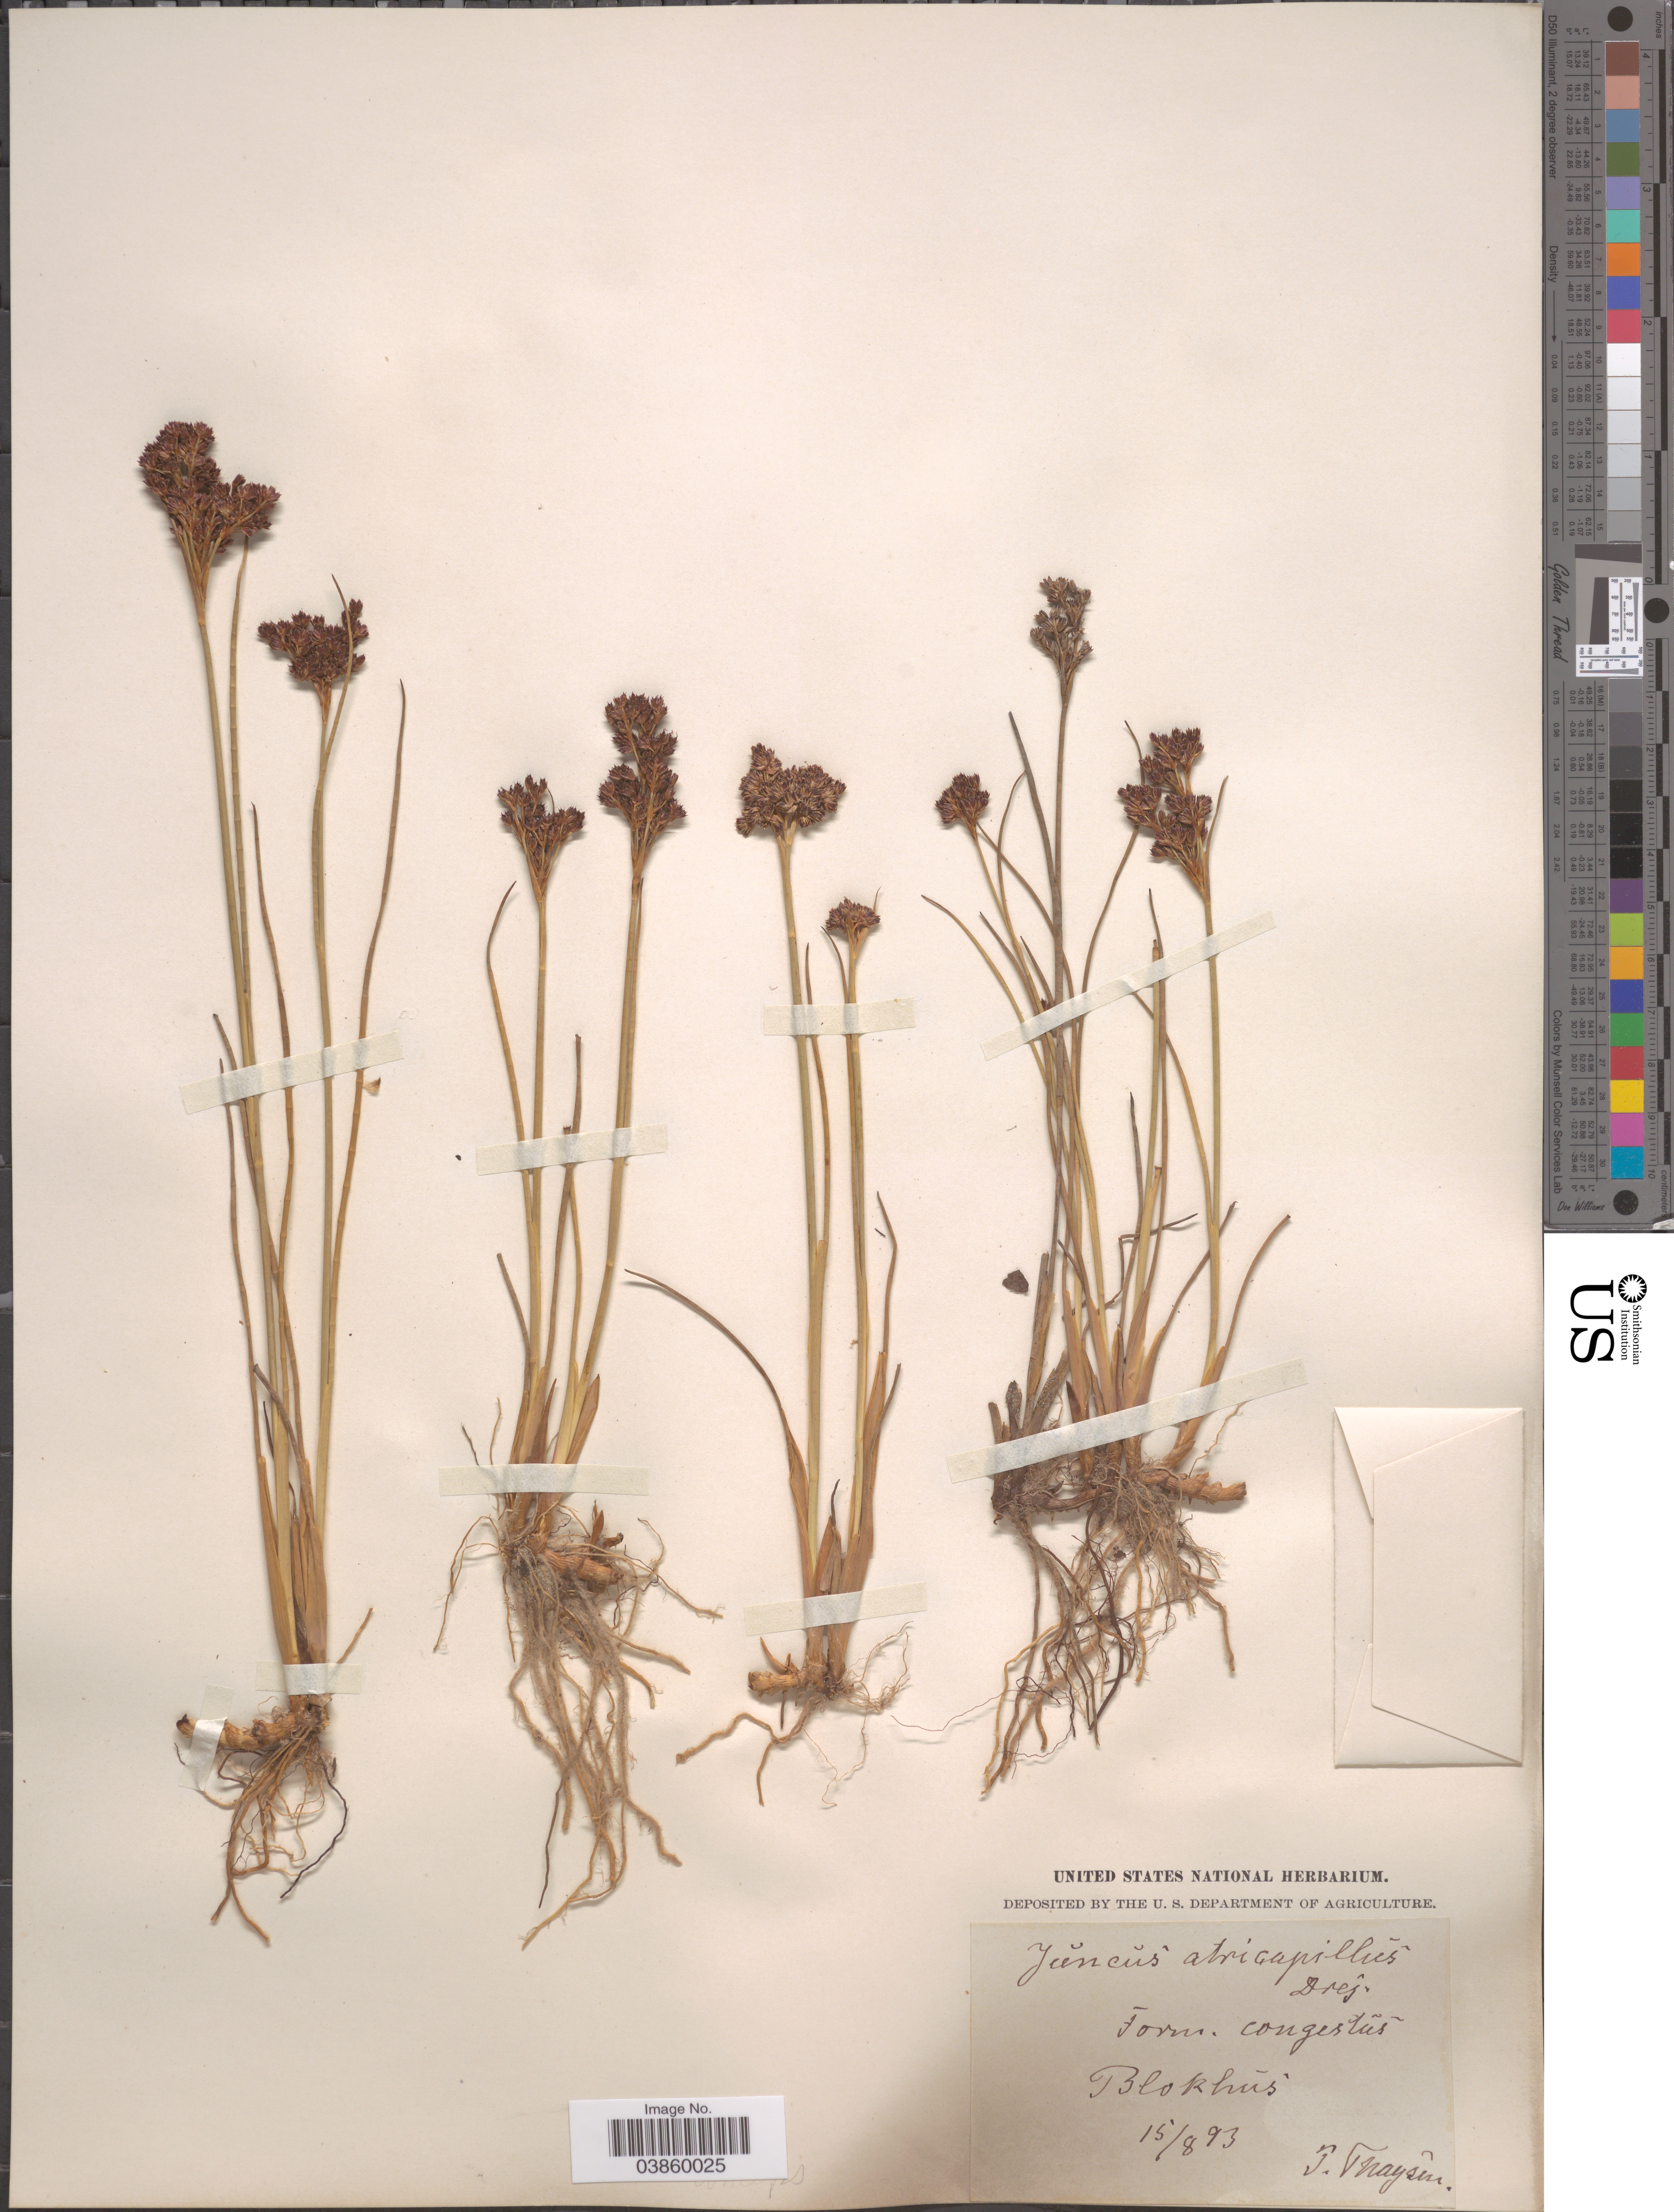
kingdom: Plantae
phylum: Tracheophyta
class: Liliopsida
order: Poales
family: Juncaceae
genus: Juncus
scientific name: Juncus anceps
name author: Laharpe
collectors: J. Thaysên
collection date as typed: Transcribed d/m/y: 15/8/93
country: Denmark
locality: Form. congestũs. Blokhús.